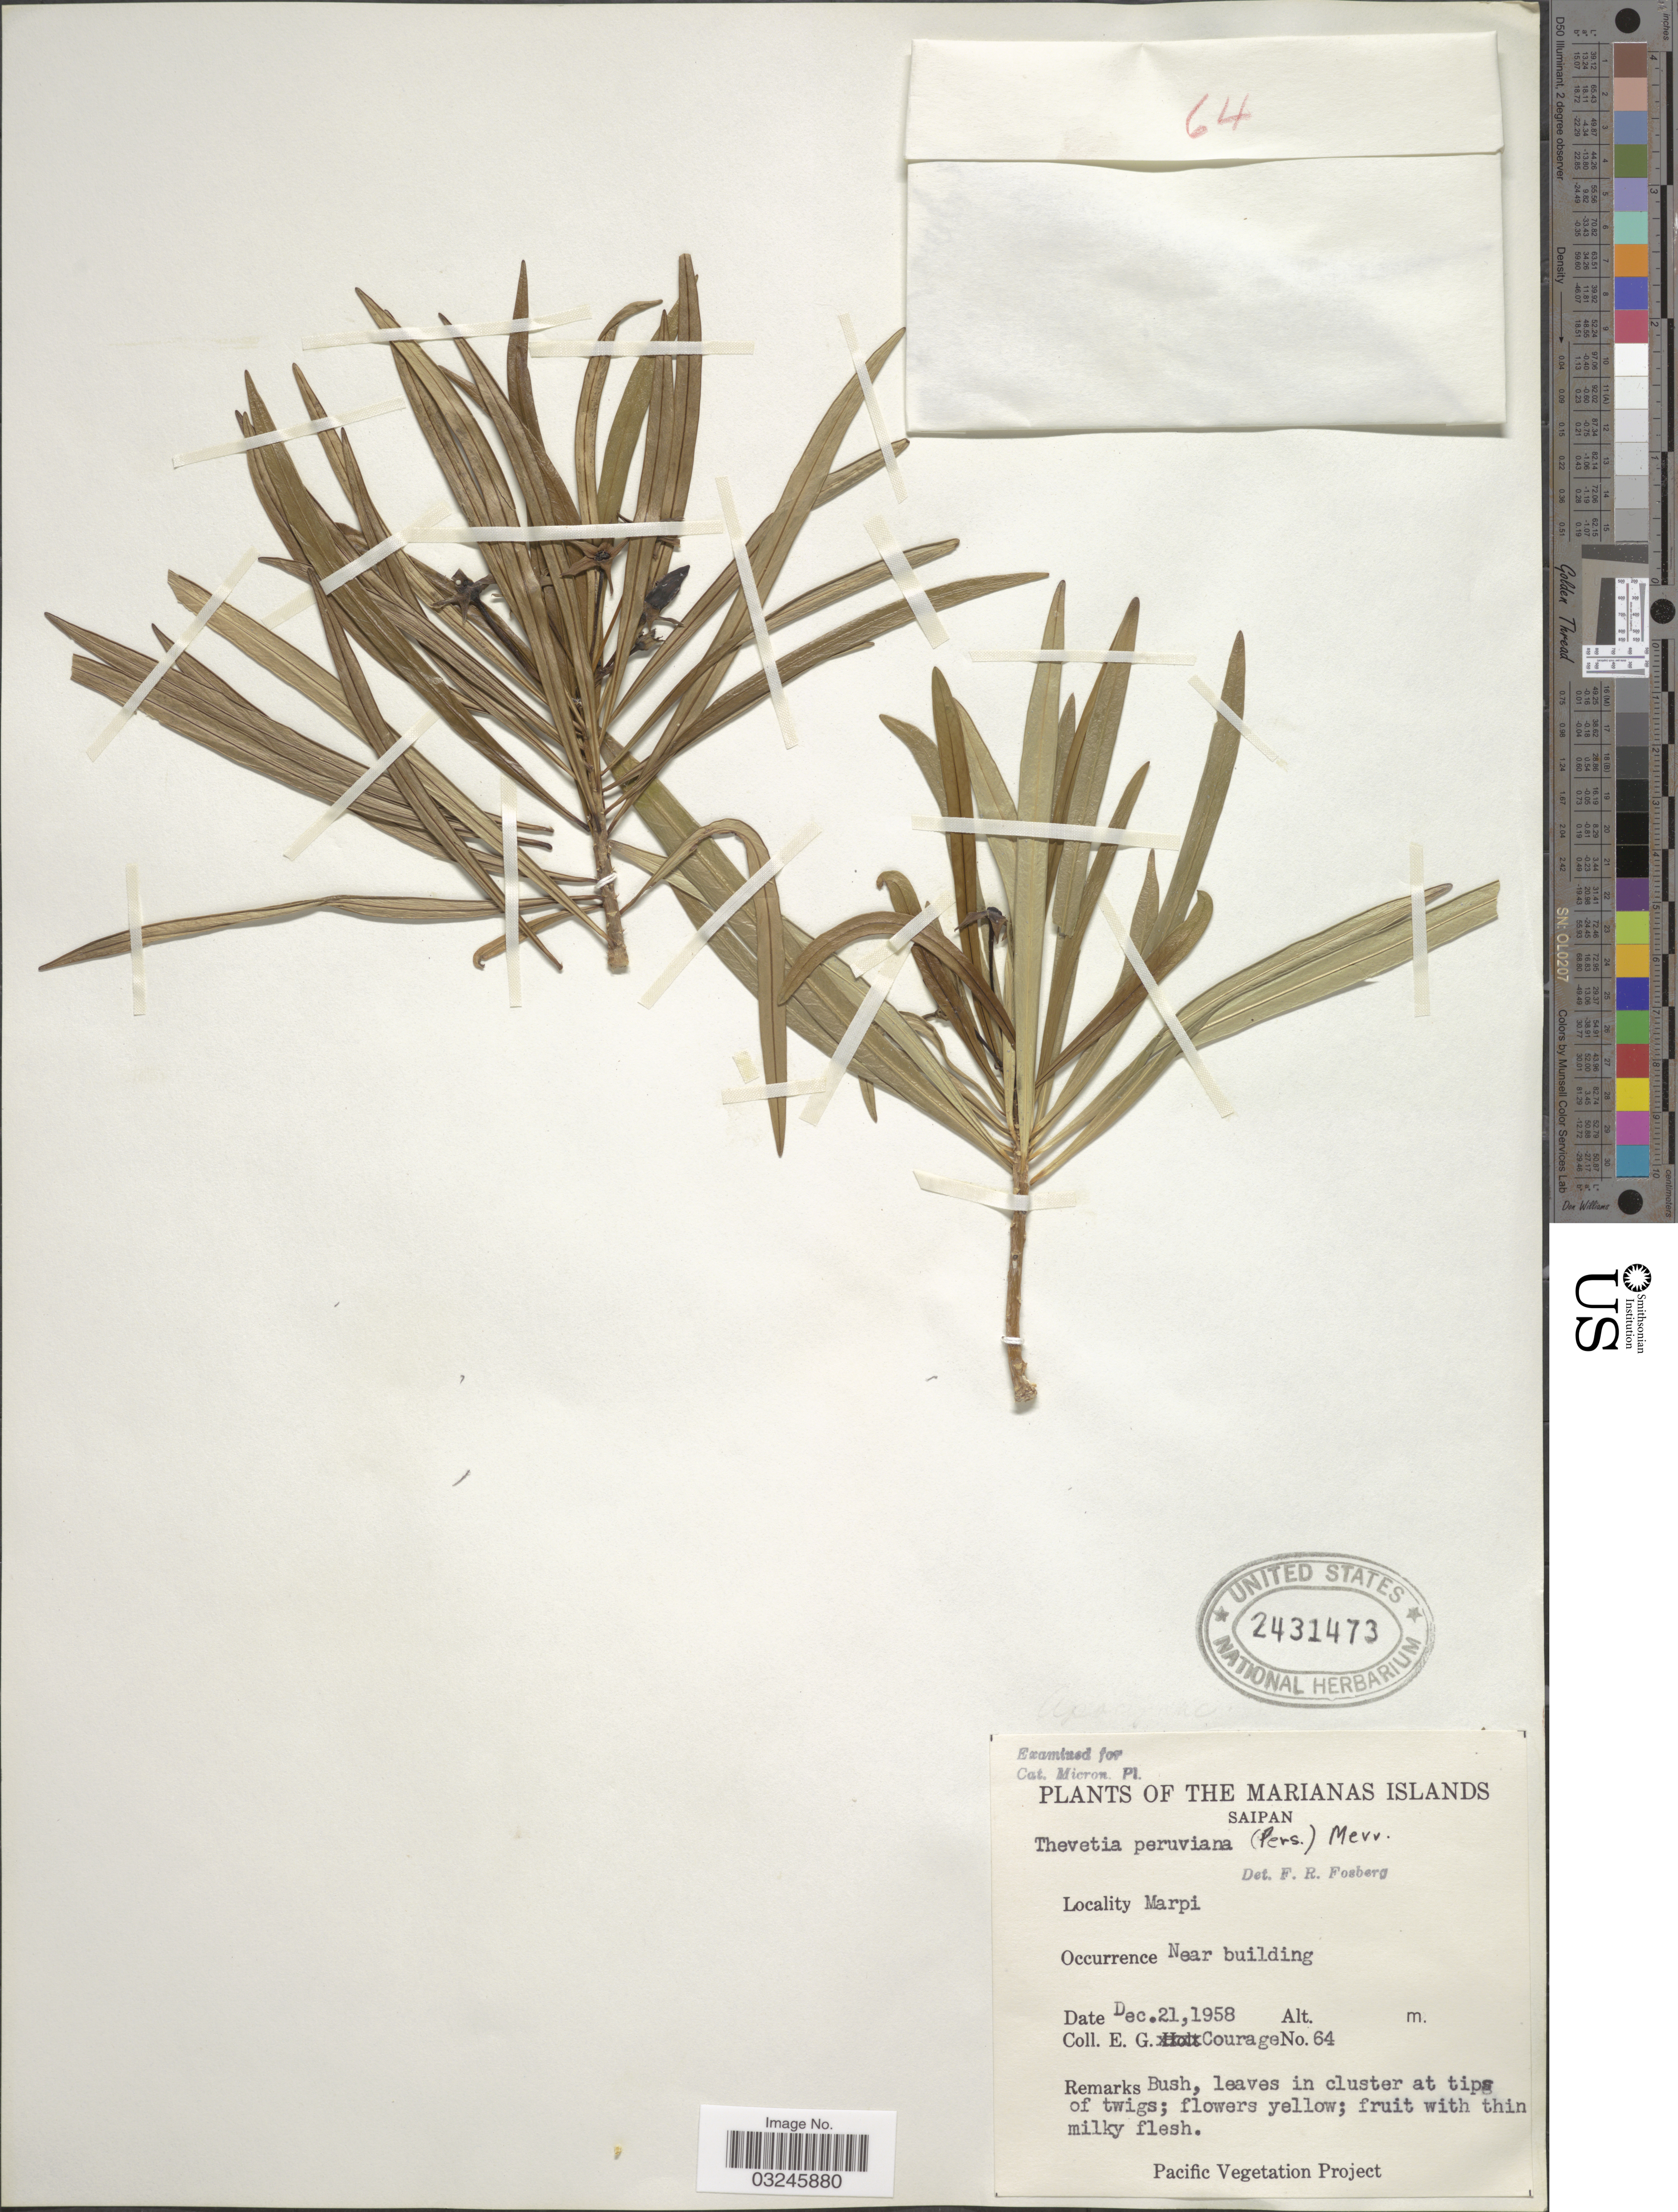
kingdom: Plantae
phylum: Tracheophyta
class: Magnoliopsida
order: Gentianales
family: Apocynaceae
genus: Thevetia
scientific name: Thevetia neriifolia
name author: Juss. ex Steud.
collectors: E. Courage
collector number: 64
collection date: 1958-12-21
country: Northern Mariana Islands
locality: The Marianas Islands, Saipan. Marpi, Near building.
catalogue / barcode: US 2431473